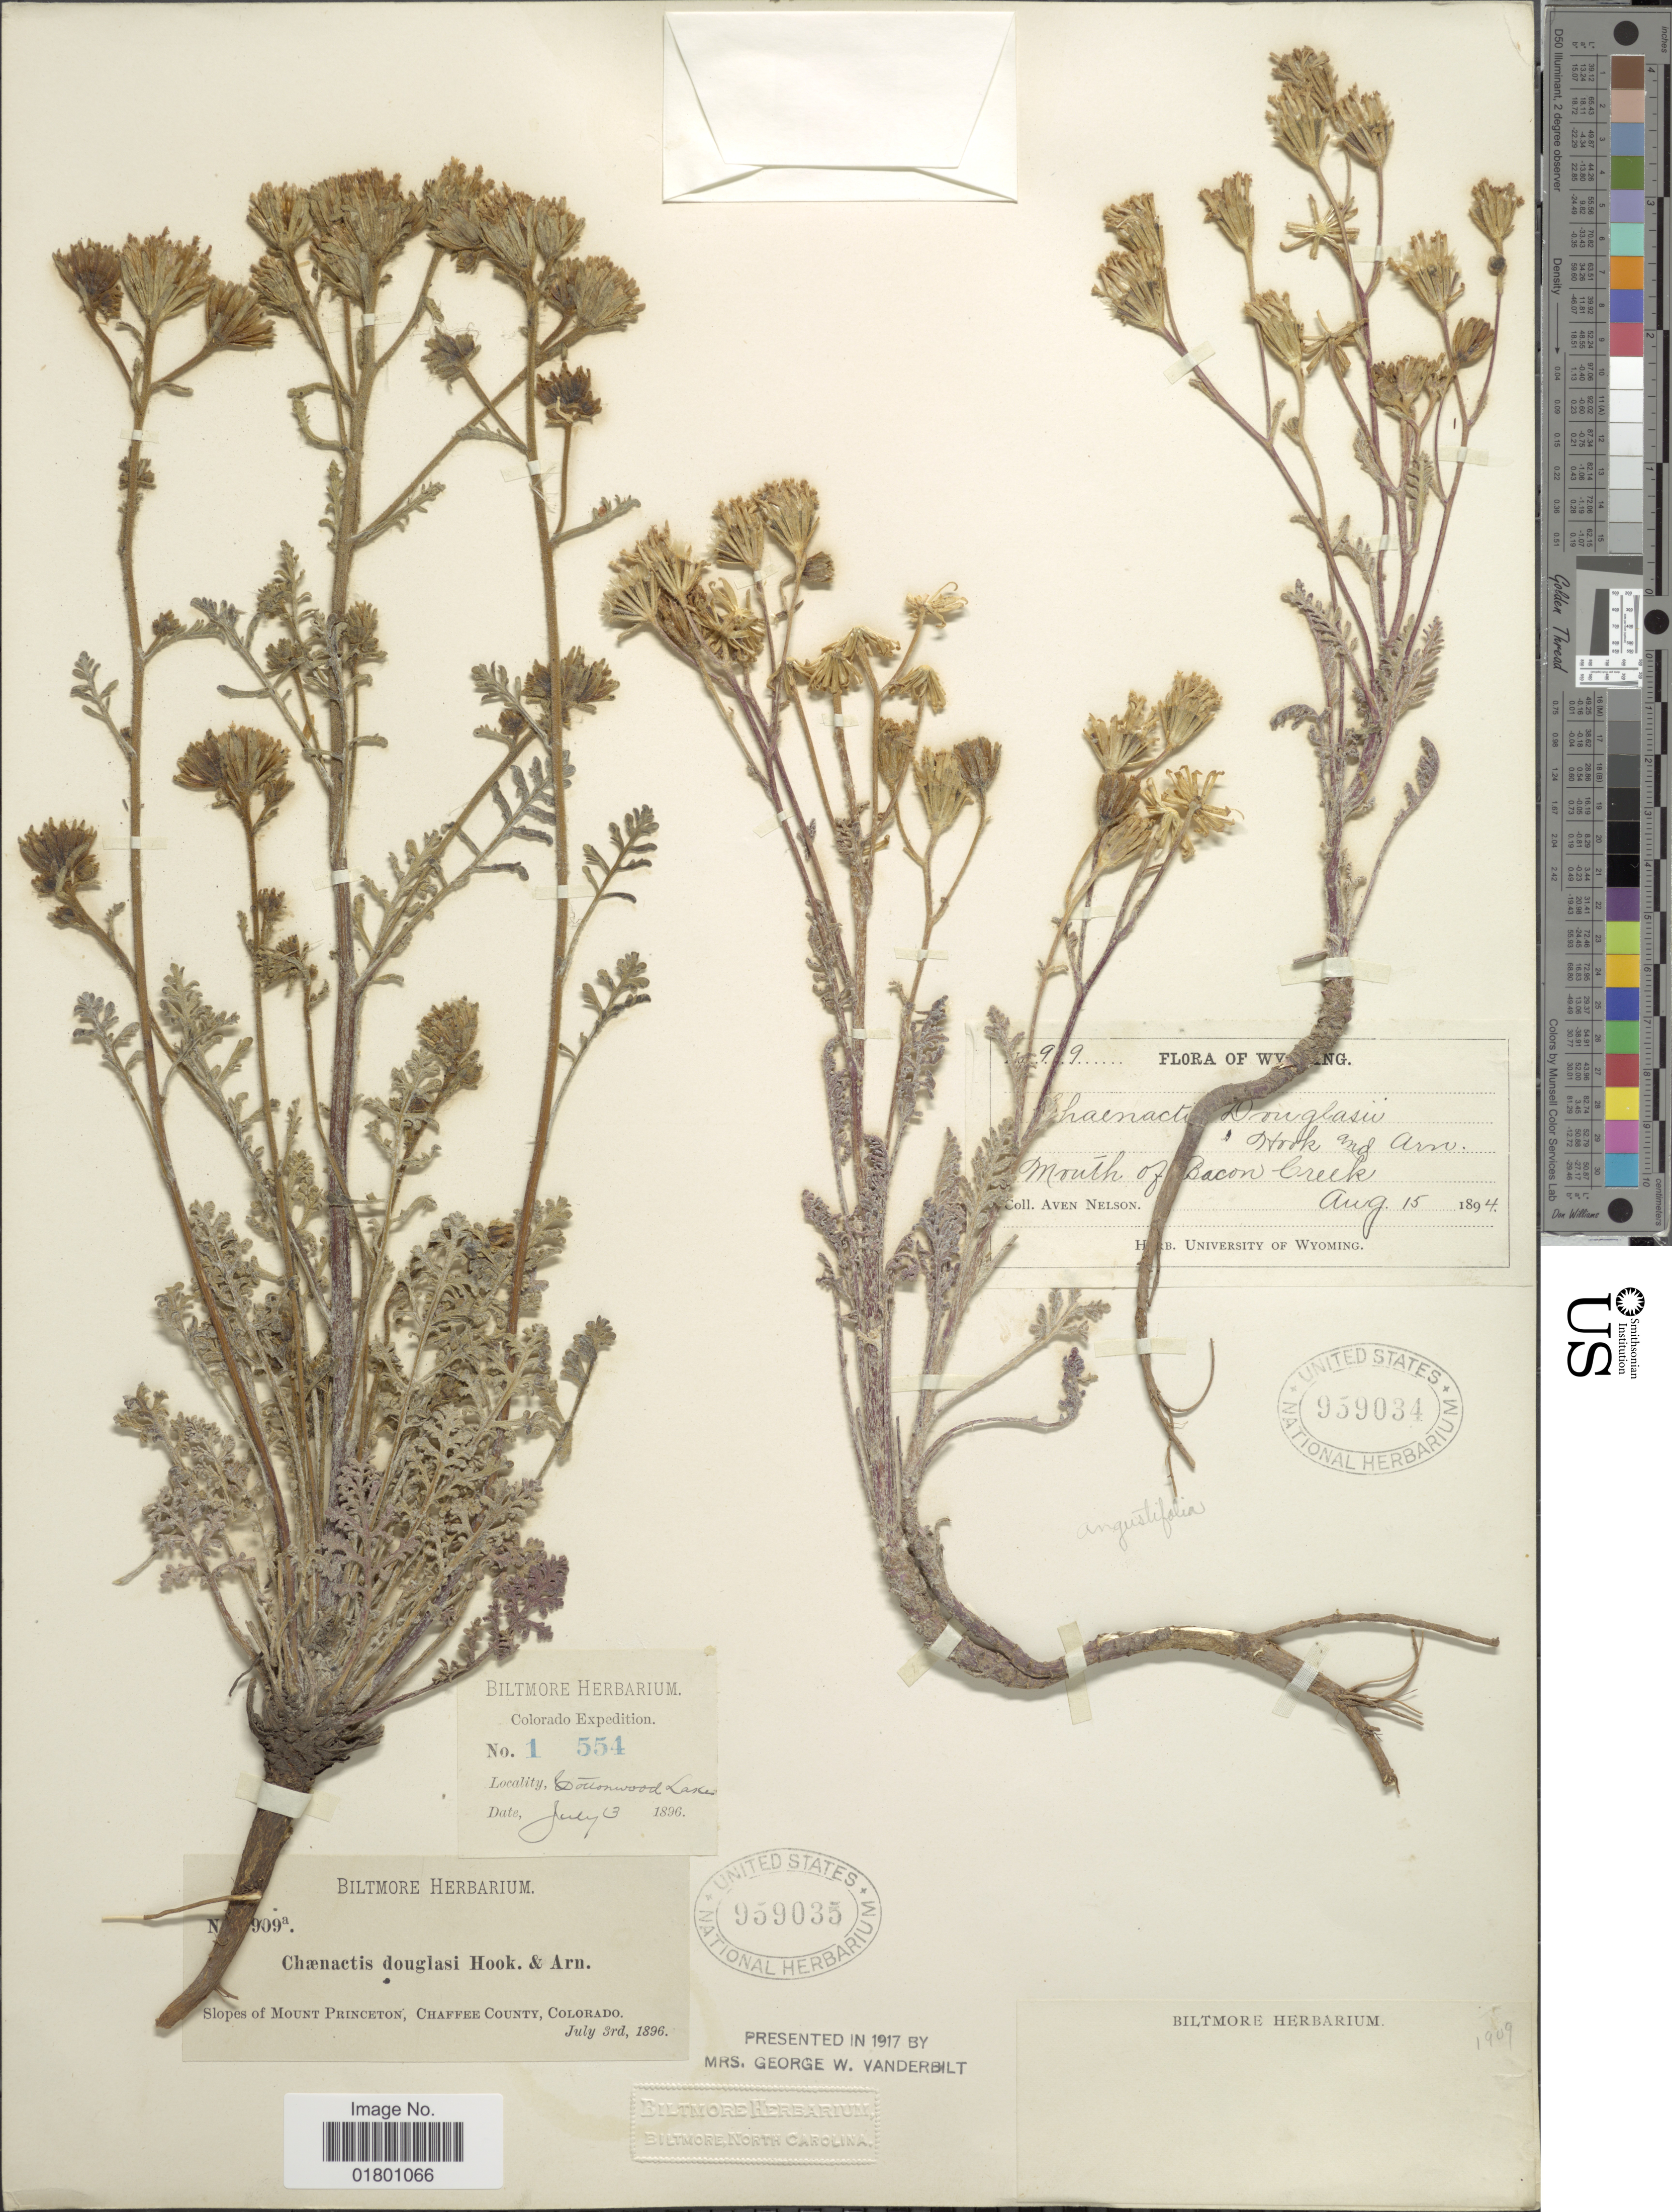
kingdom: Plantae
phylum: Tracheophyta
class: Magnoliopsida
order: Asterales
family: Asteraceae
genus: Chaenactis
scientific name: Chaenactis douglasii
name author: Hook. & Arn.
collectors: ex herb. Biltmore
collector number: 909a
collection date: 1896-07-03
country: United States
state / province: Colorado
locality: Slopes of Mount Princeton, Chaffee County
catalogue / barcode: US 959035